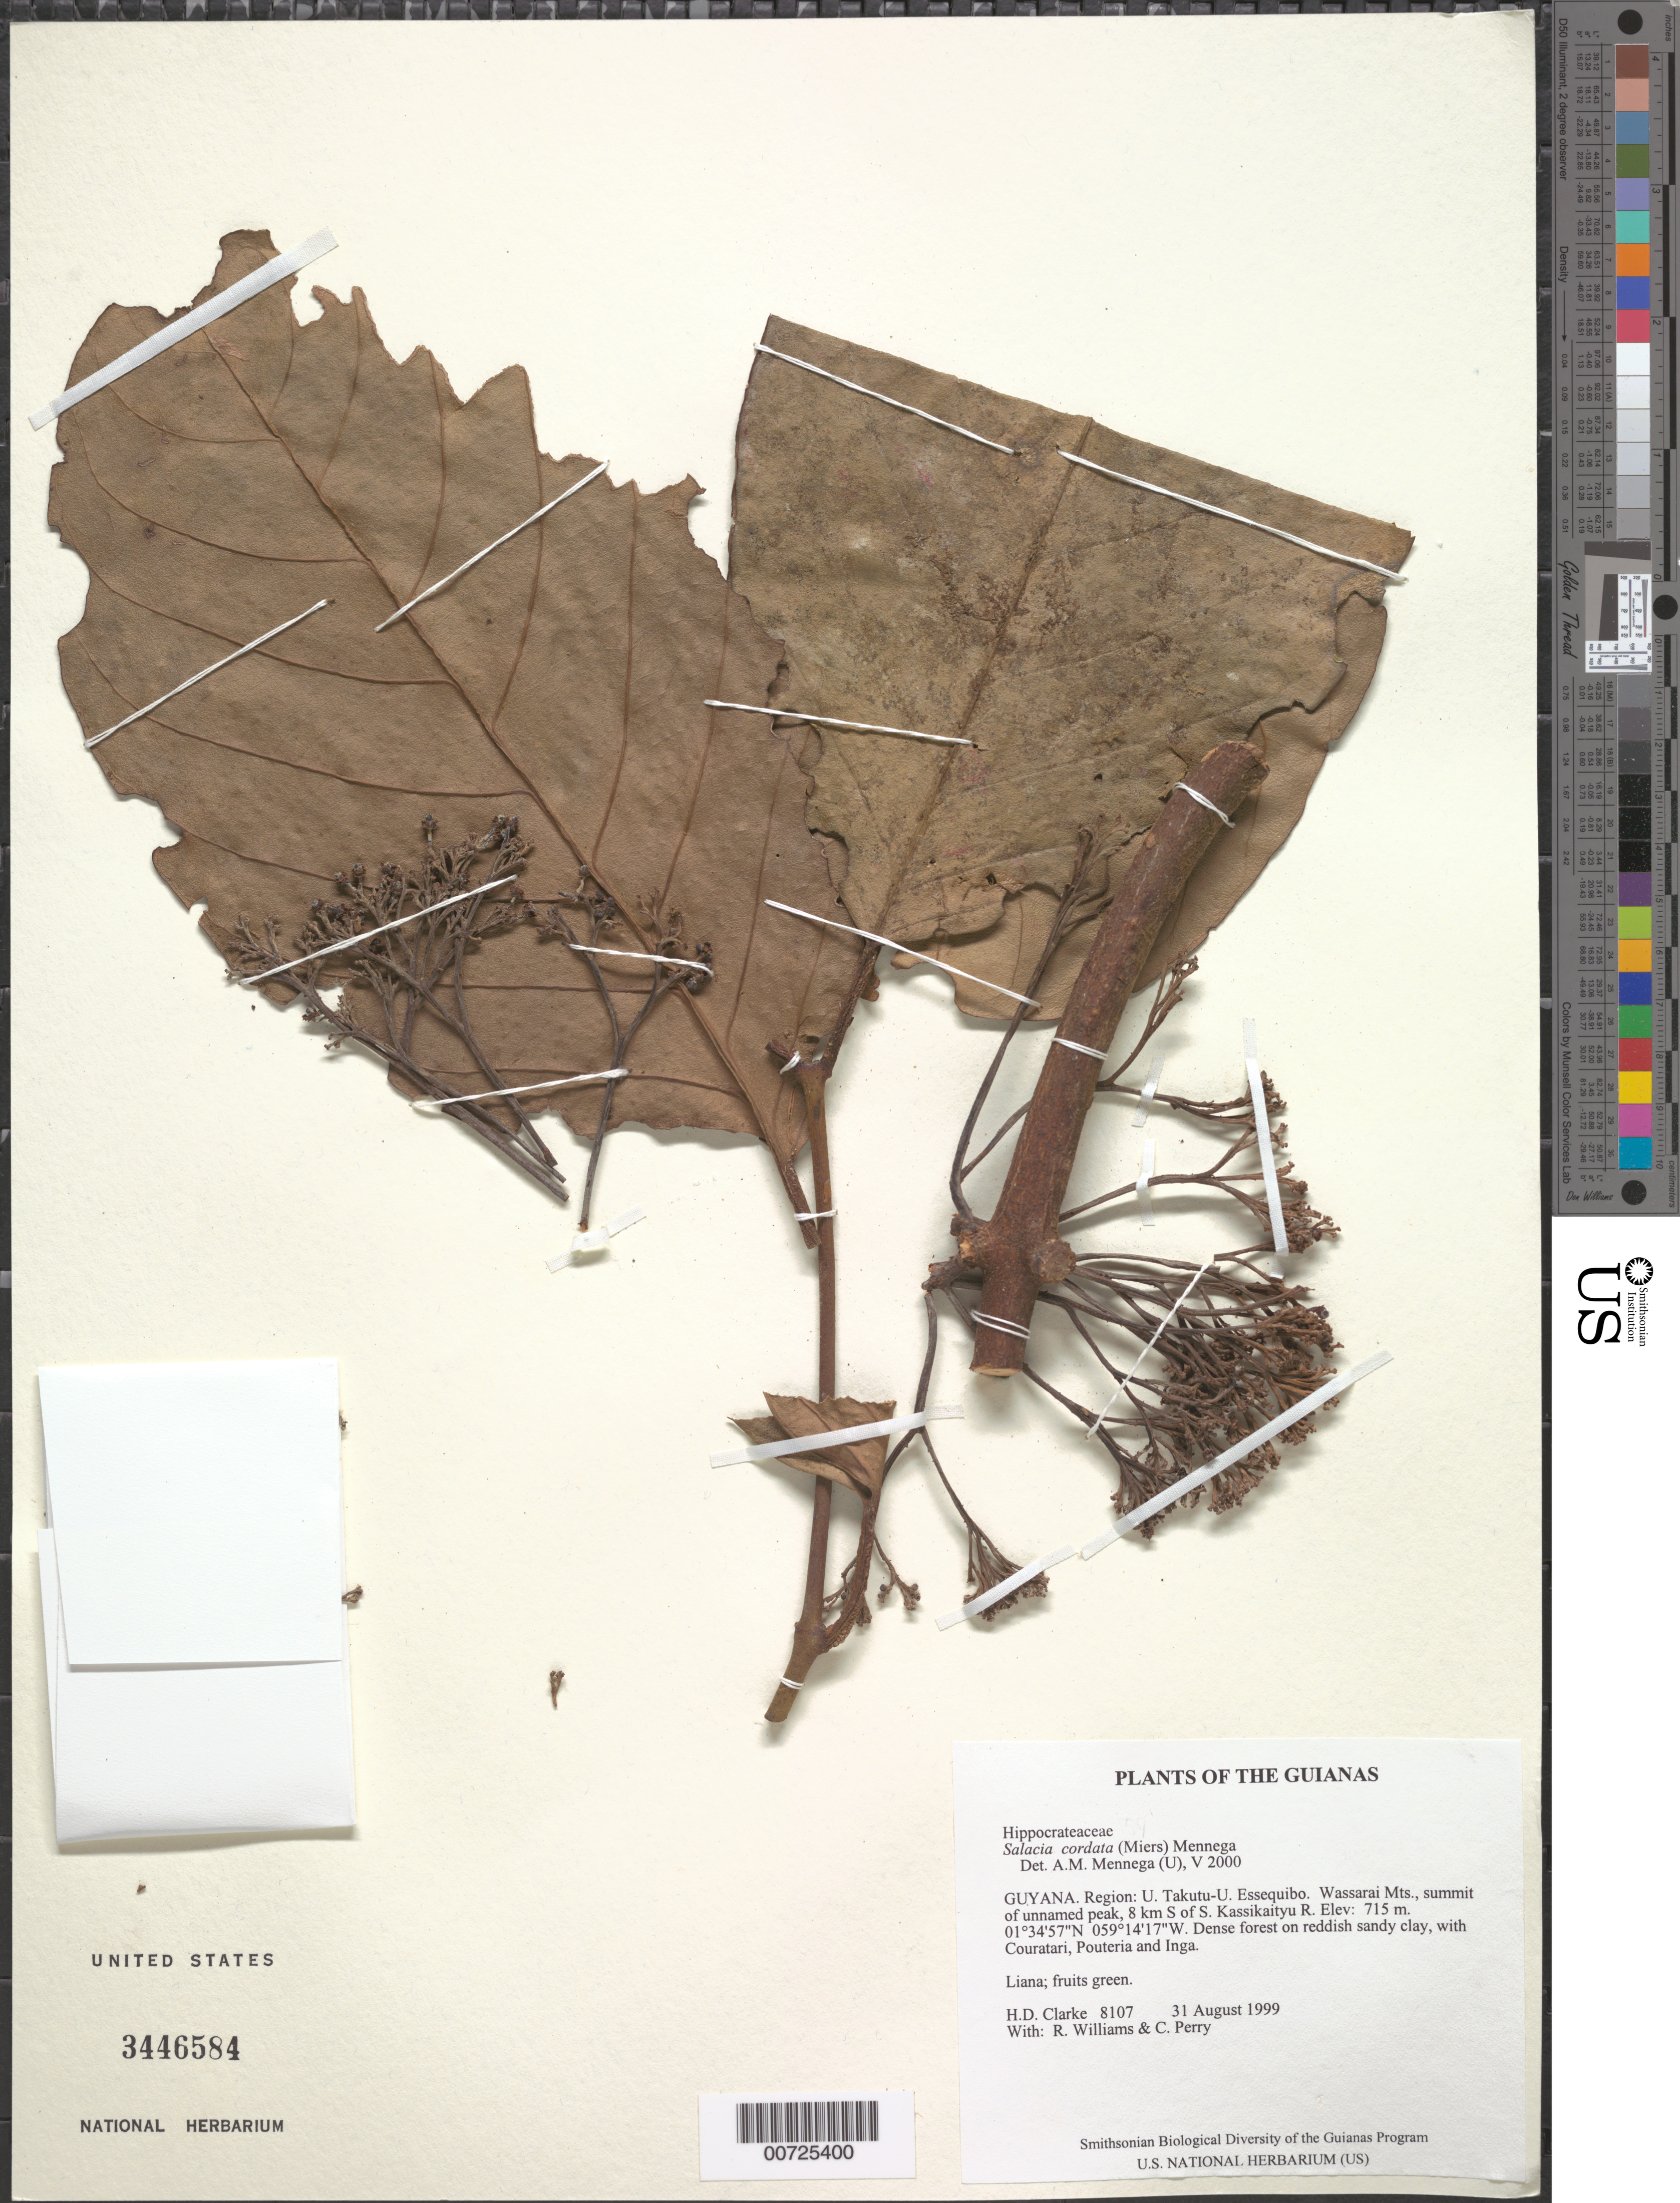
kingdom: Plantae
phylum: Tracheophyta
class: Magnoliopsida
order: Celastrales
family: Celastraceae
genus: Salacia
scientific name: Salacia cordata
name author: (Miers) Mennega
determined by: Mennega, A. M. W.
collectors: H. D. Clarke, R. Williams & C. Perry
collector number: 8107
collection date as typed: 31 August 1999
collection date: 1999-08-31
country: Guyana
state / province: U. Takutu-U. Essequibo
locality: Wassarai Mts., summit of unnamed peak, 8 km S of S. Kassikaityu R.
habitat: Dense forest on reddish sandy clay, with Couratari, Pouteria and Inga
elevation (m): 715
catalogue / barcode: US 3446584